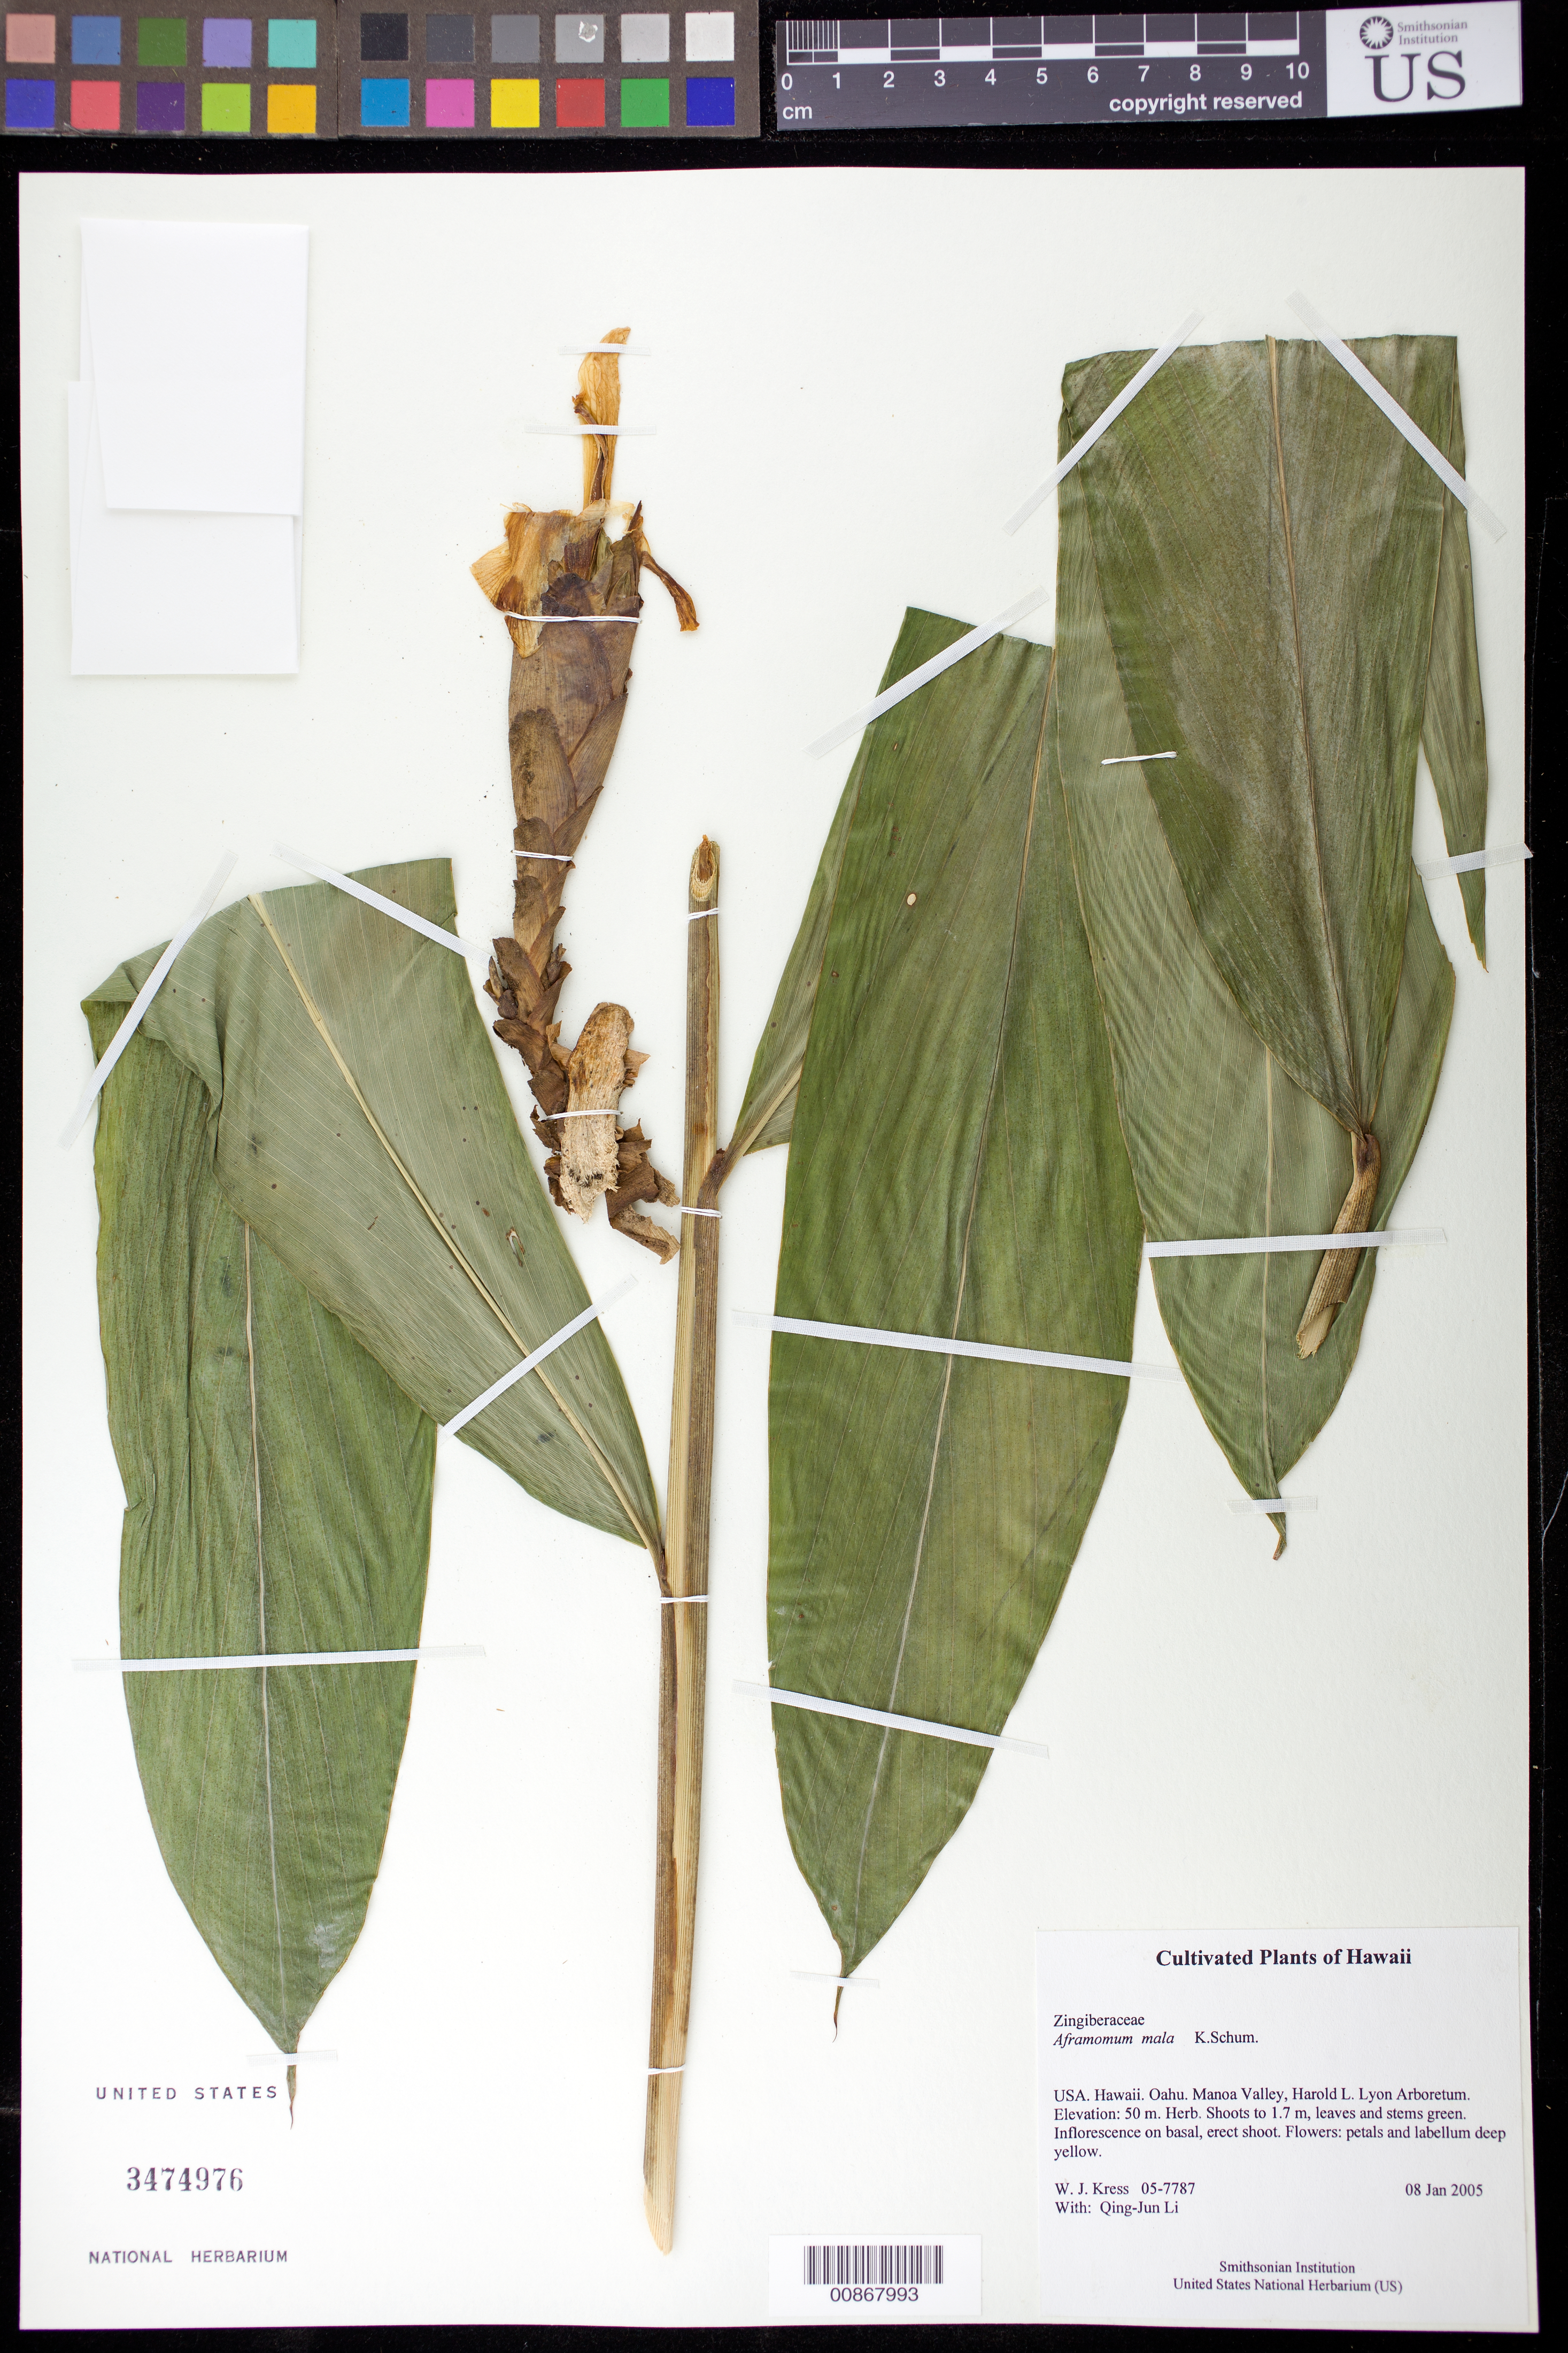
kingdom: Plantae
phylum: Tracheophyta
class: Liliopsida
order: Zingiberales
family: Zingiberaceae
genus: Aframomum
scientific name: Aframomum mala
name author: (K. Schum.) K. Schum.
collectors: W. J. Kress & Q. J. Li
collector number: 05-7787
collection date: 2005-01-08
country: United States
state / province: Hawaii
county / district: Honolulu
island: Oahu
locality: Manoa Valley, Harold L. Lyon Arboretum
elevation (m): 50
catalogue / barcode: US 3474976